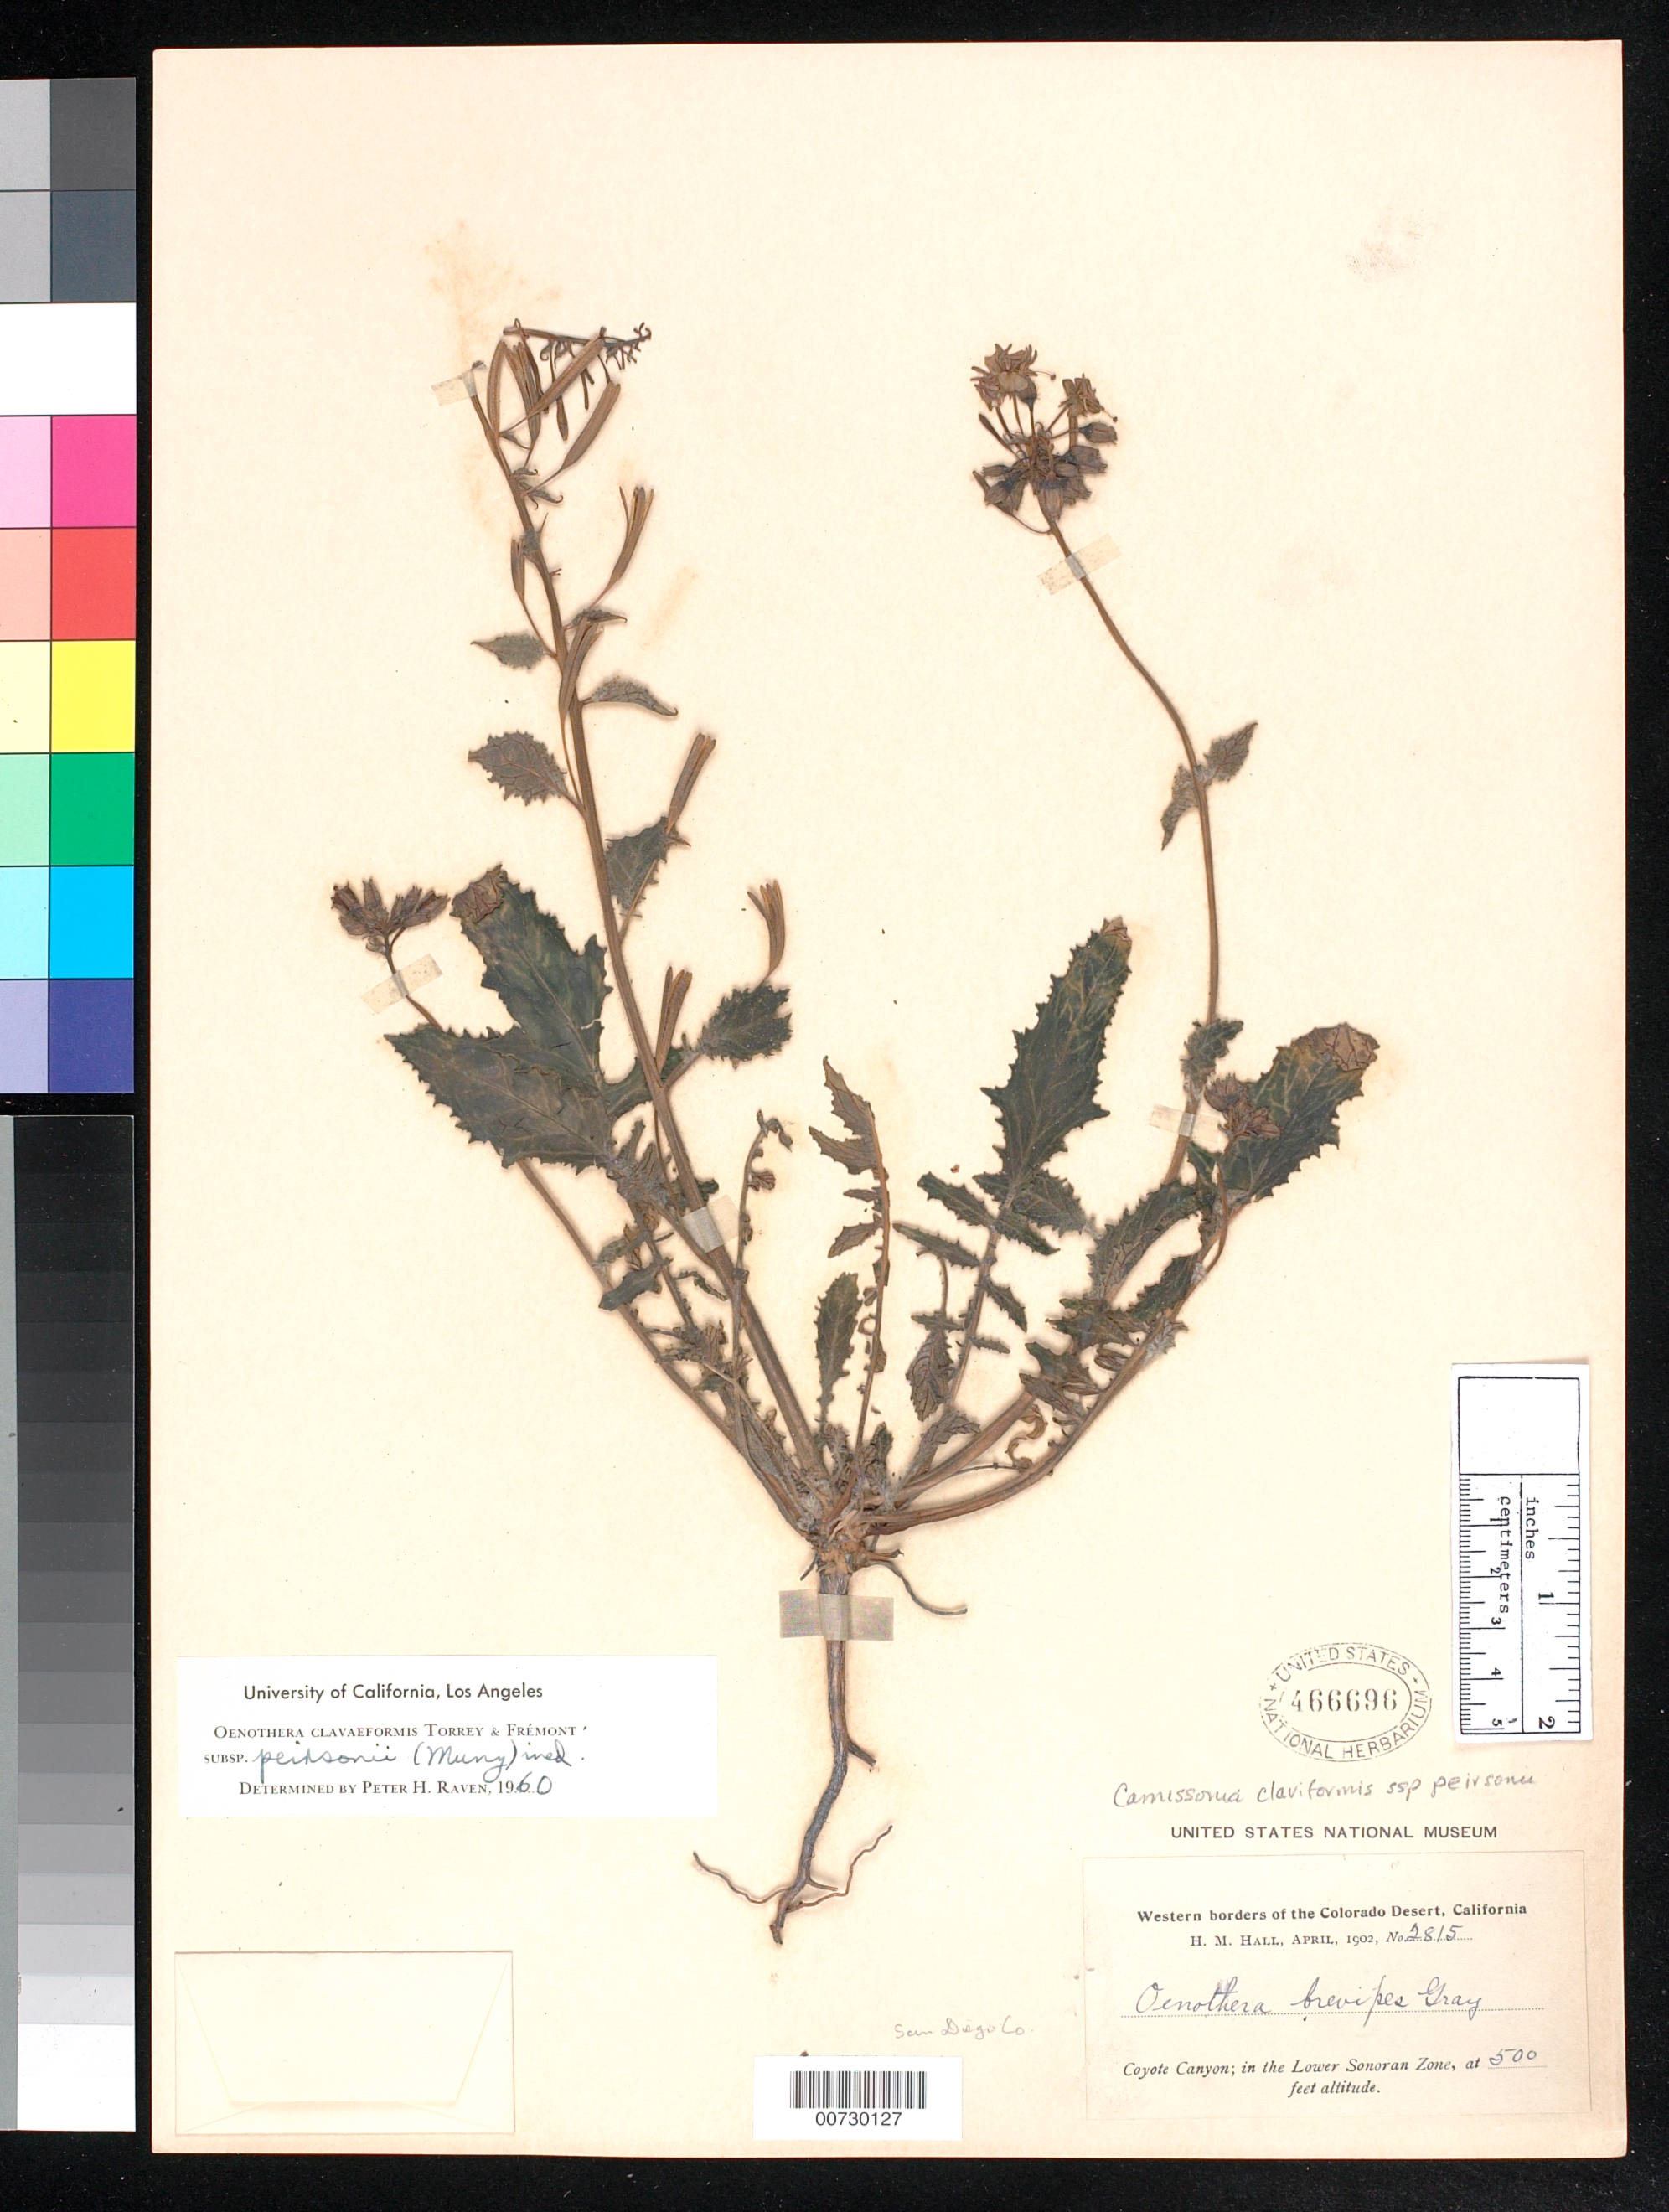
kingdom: Plantae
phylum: Tracheophyta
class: Magnoliopsida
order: Myrtales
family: Onagraceae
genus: Chylismia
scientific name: Chylismia claviformis subsp. peirsonii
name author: (Munz) W.L. Wagner & Hoch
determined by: Wagner, W. L., (BOT), Smithsonian Institution - National Museum of Natural History (UNITED STATES)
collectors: H. M. Hall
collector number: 2815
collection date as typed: Apr 1902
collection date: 1902-04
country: United States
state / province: California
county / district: Riverside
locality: Coyote Canyon, in the Lower Sonoran Zone, Western border of the Colorado Desert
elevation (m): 152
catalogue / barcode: US 466696